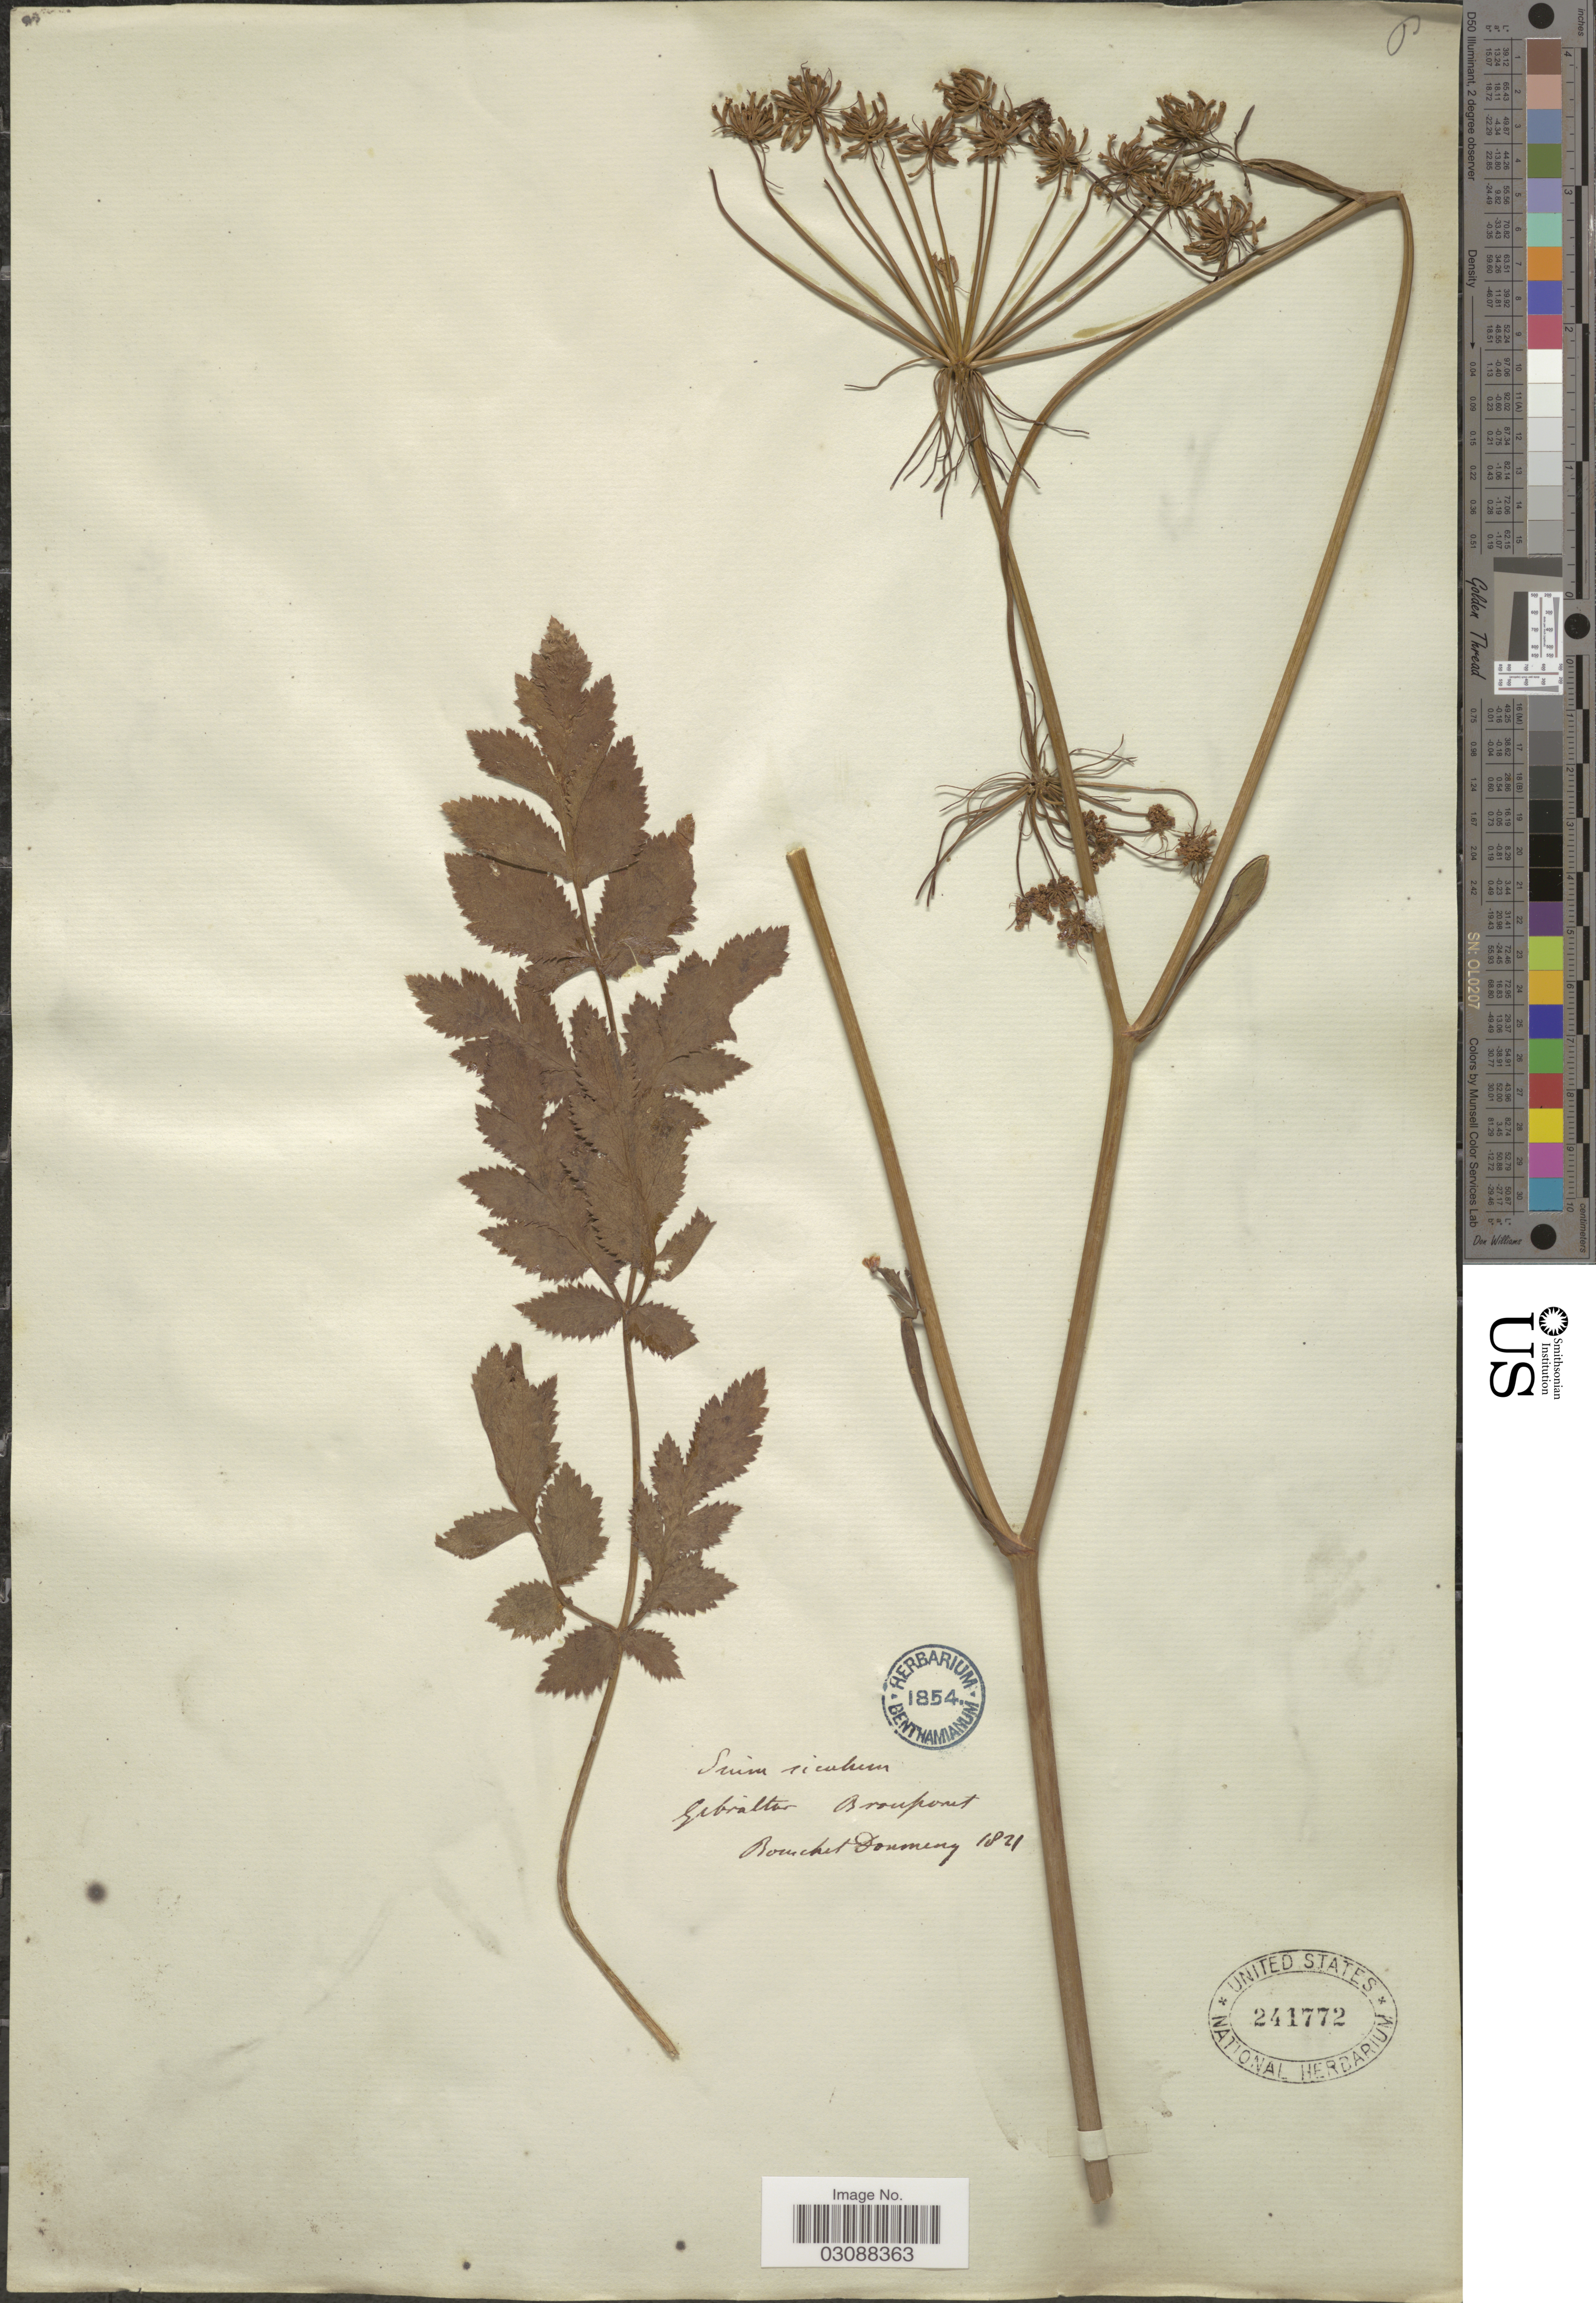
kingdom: Plantae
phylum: Tracheophyta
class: Magnoliopsida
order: Apiales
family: Apiaceae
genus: Kundmannia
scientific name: Kundmannia sicula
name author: (L.) DC.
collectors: D. Bouchet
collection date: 1821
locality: Gribraltar Broupomt [interpreted].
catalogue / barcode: US 241772